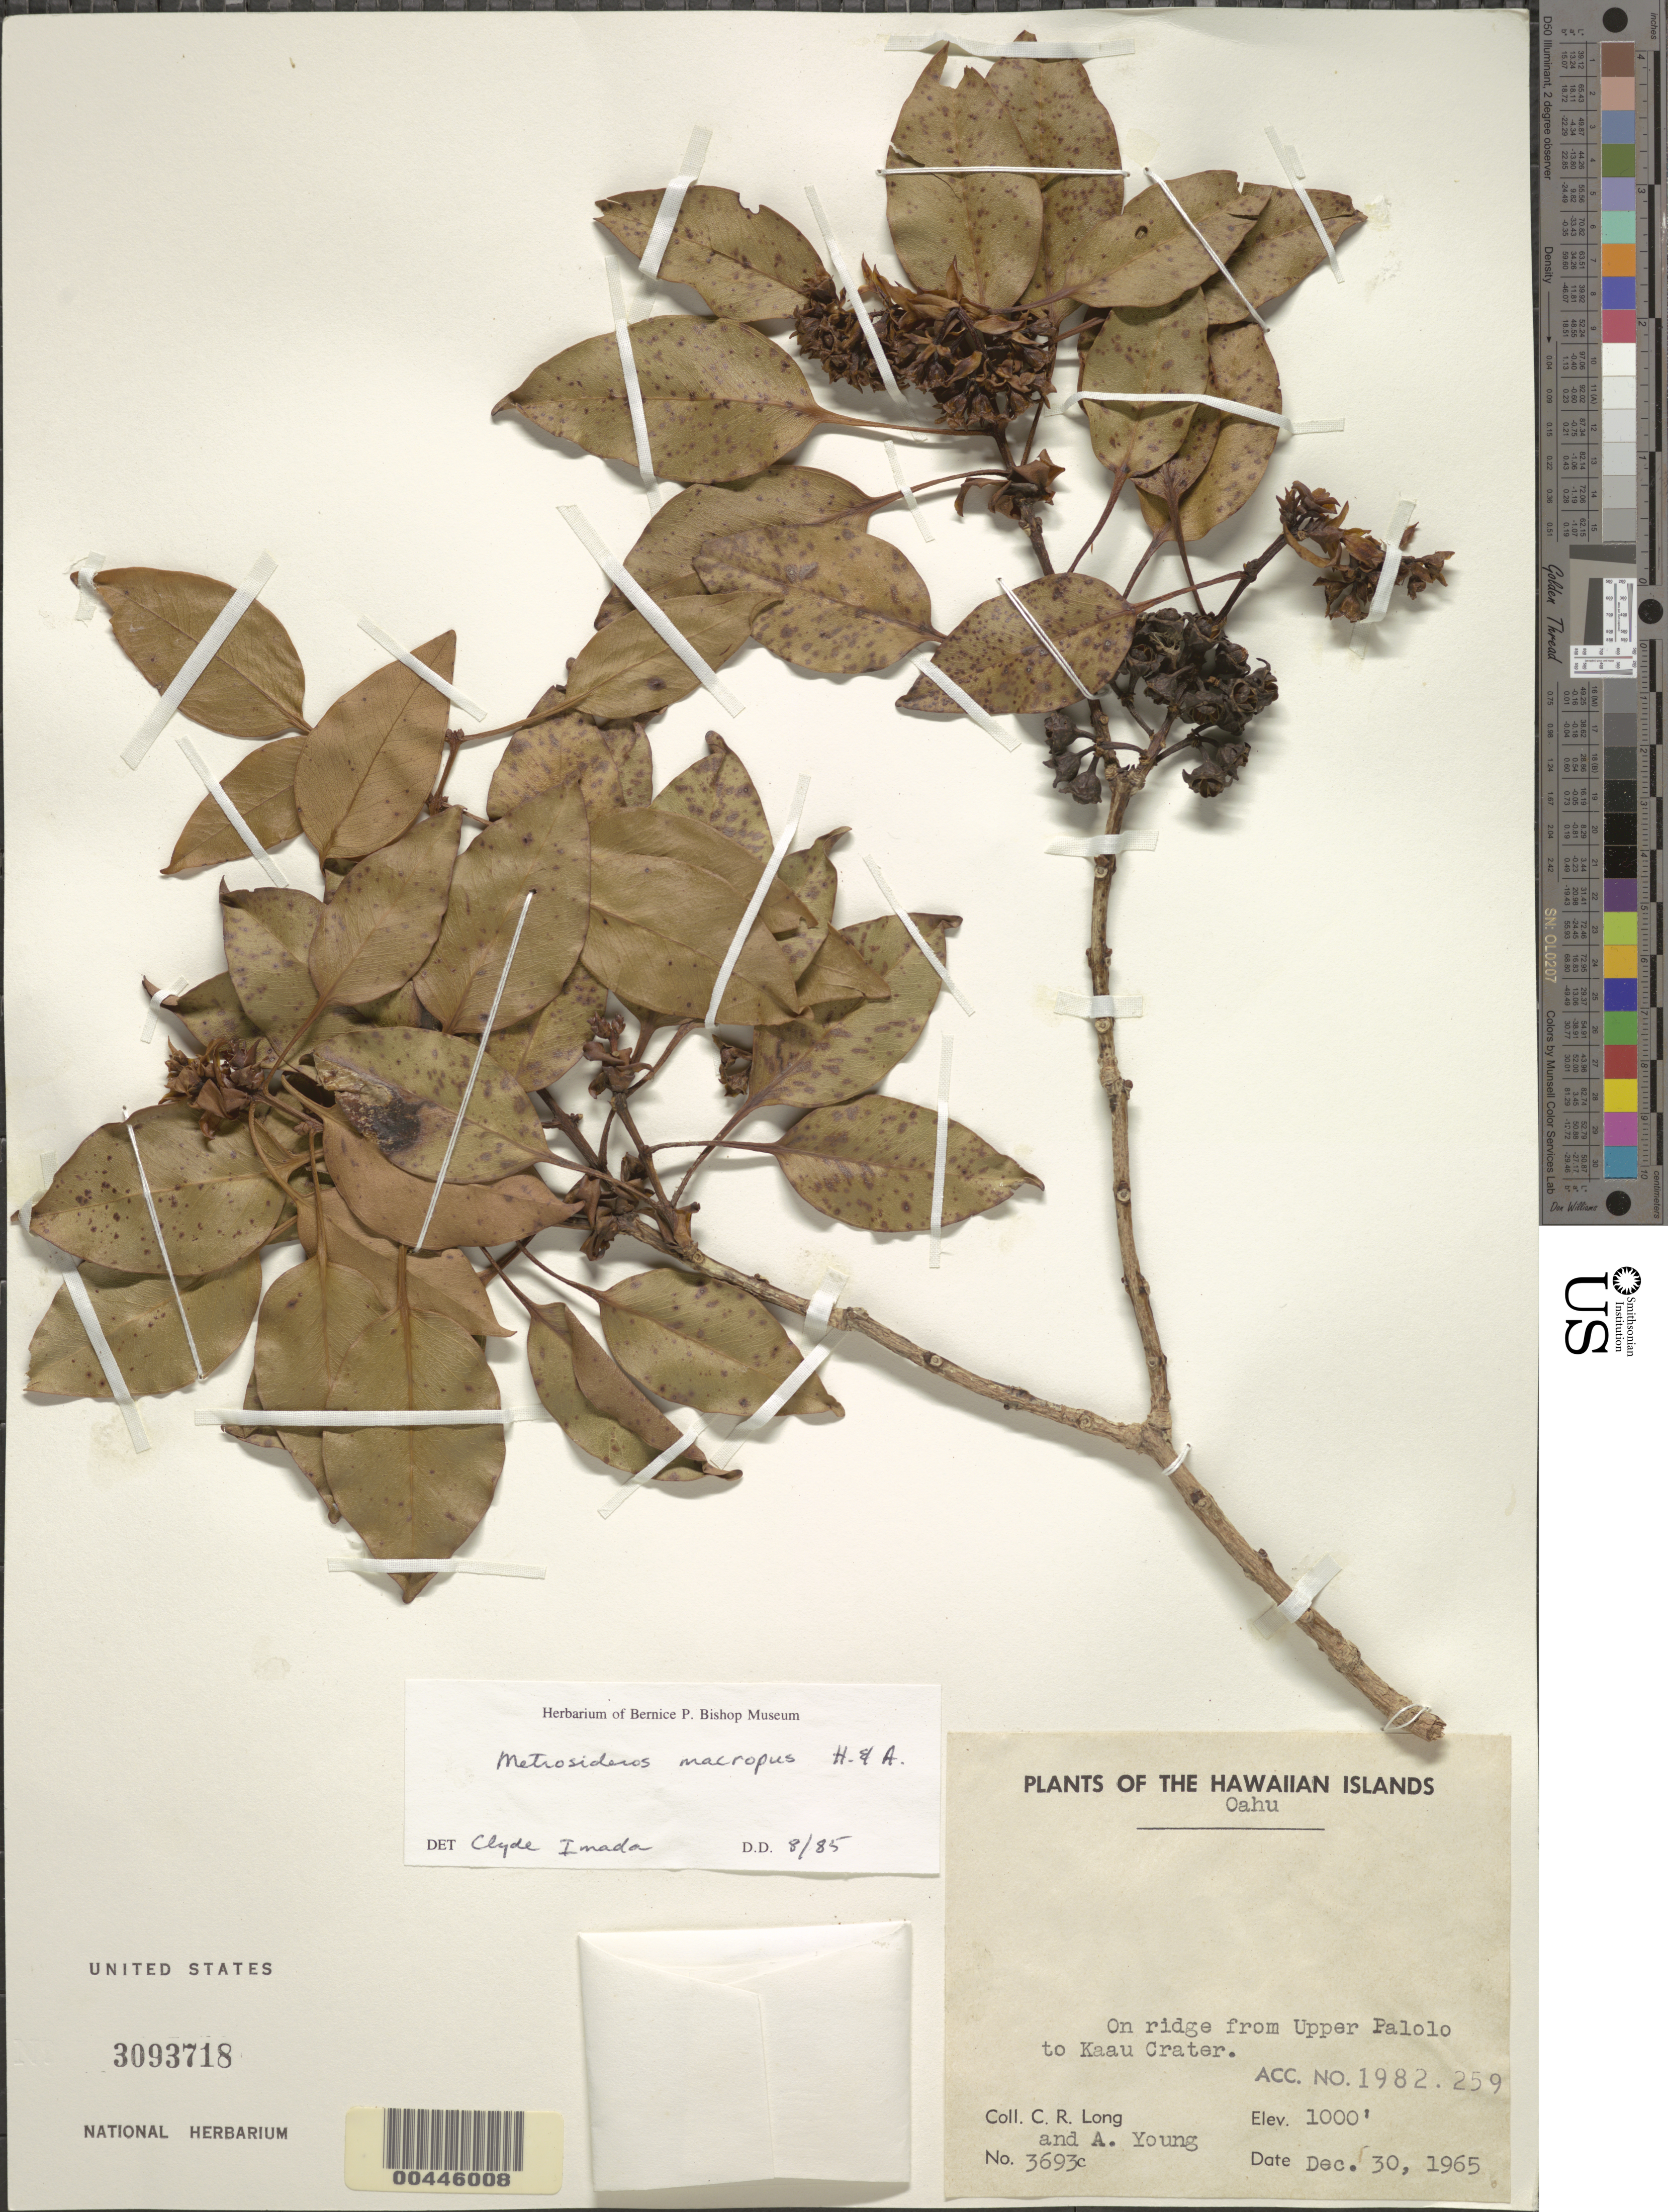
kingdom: Plantae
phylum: Tracheophyta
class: Magnoliopsida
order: Myrtales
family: Myrtaceae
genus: Metrosideros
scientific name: Metrosideros macropus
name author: Hook. & Arn.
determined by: Imada, C. T.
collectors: C. Long & A. Young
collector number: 3693c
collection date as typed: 30 Dec 1965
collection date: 1965-12-30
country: United States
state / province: Hawaii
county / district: Honolulu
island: Oahu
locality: On ridge from Upper Palolo to Kaau Crater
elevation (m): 305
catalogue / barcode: US 3093718